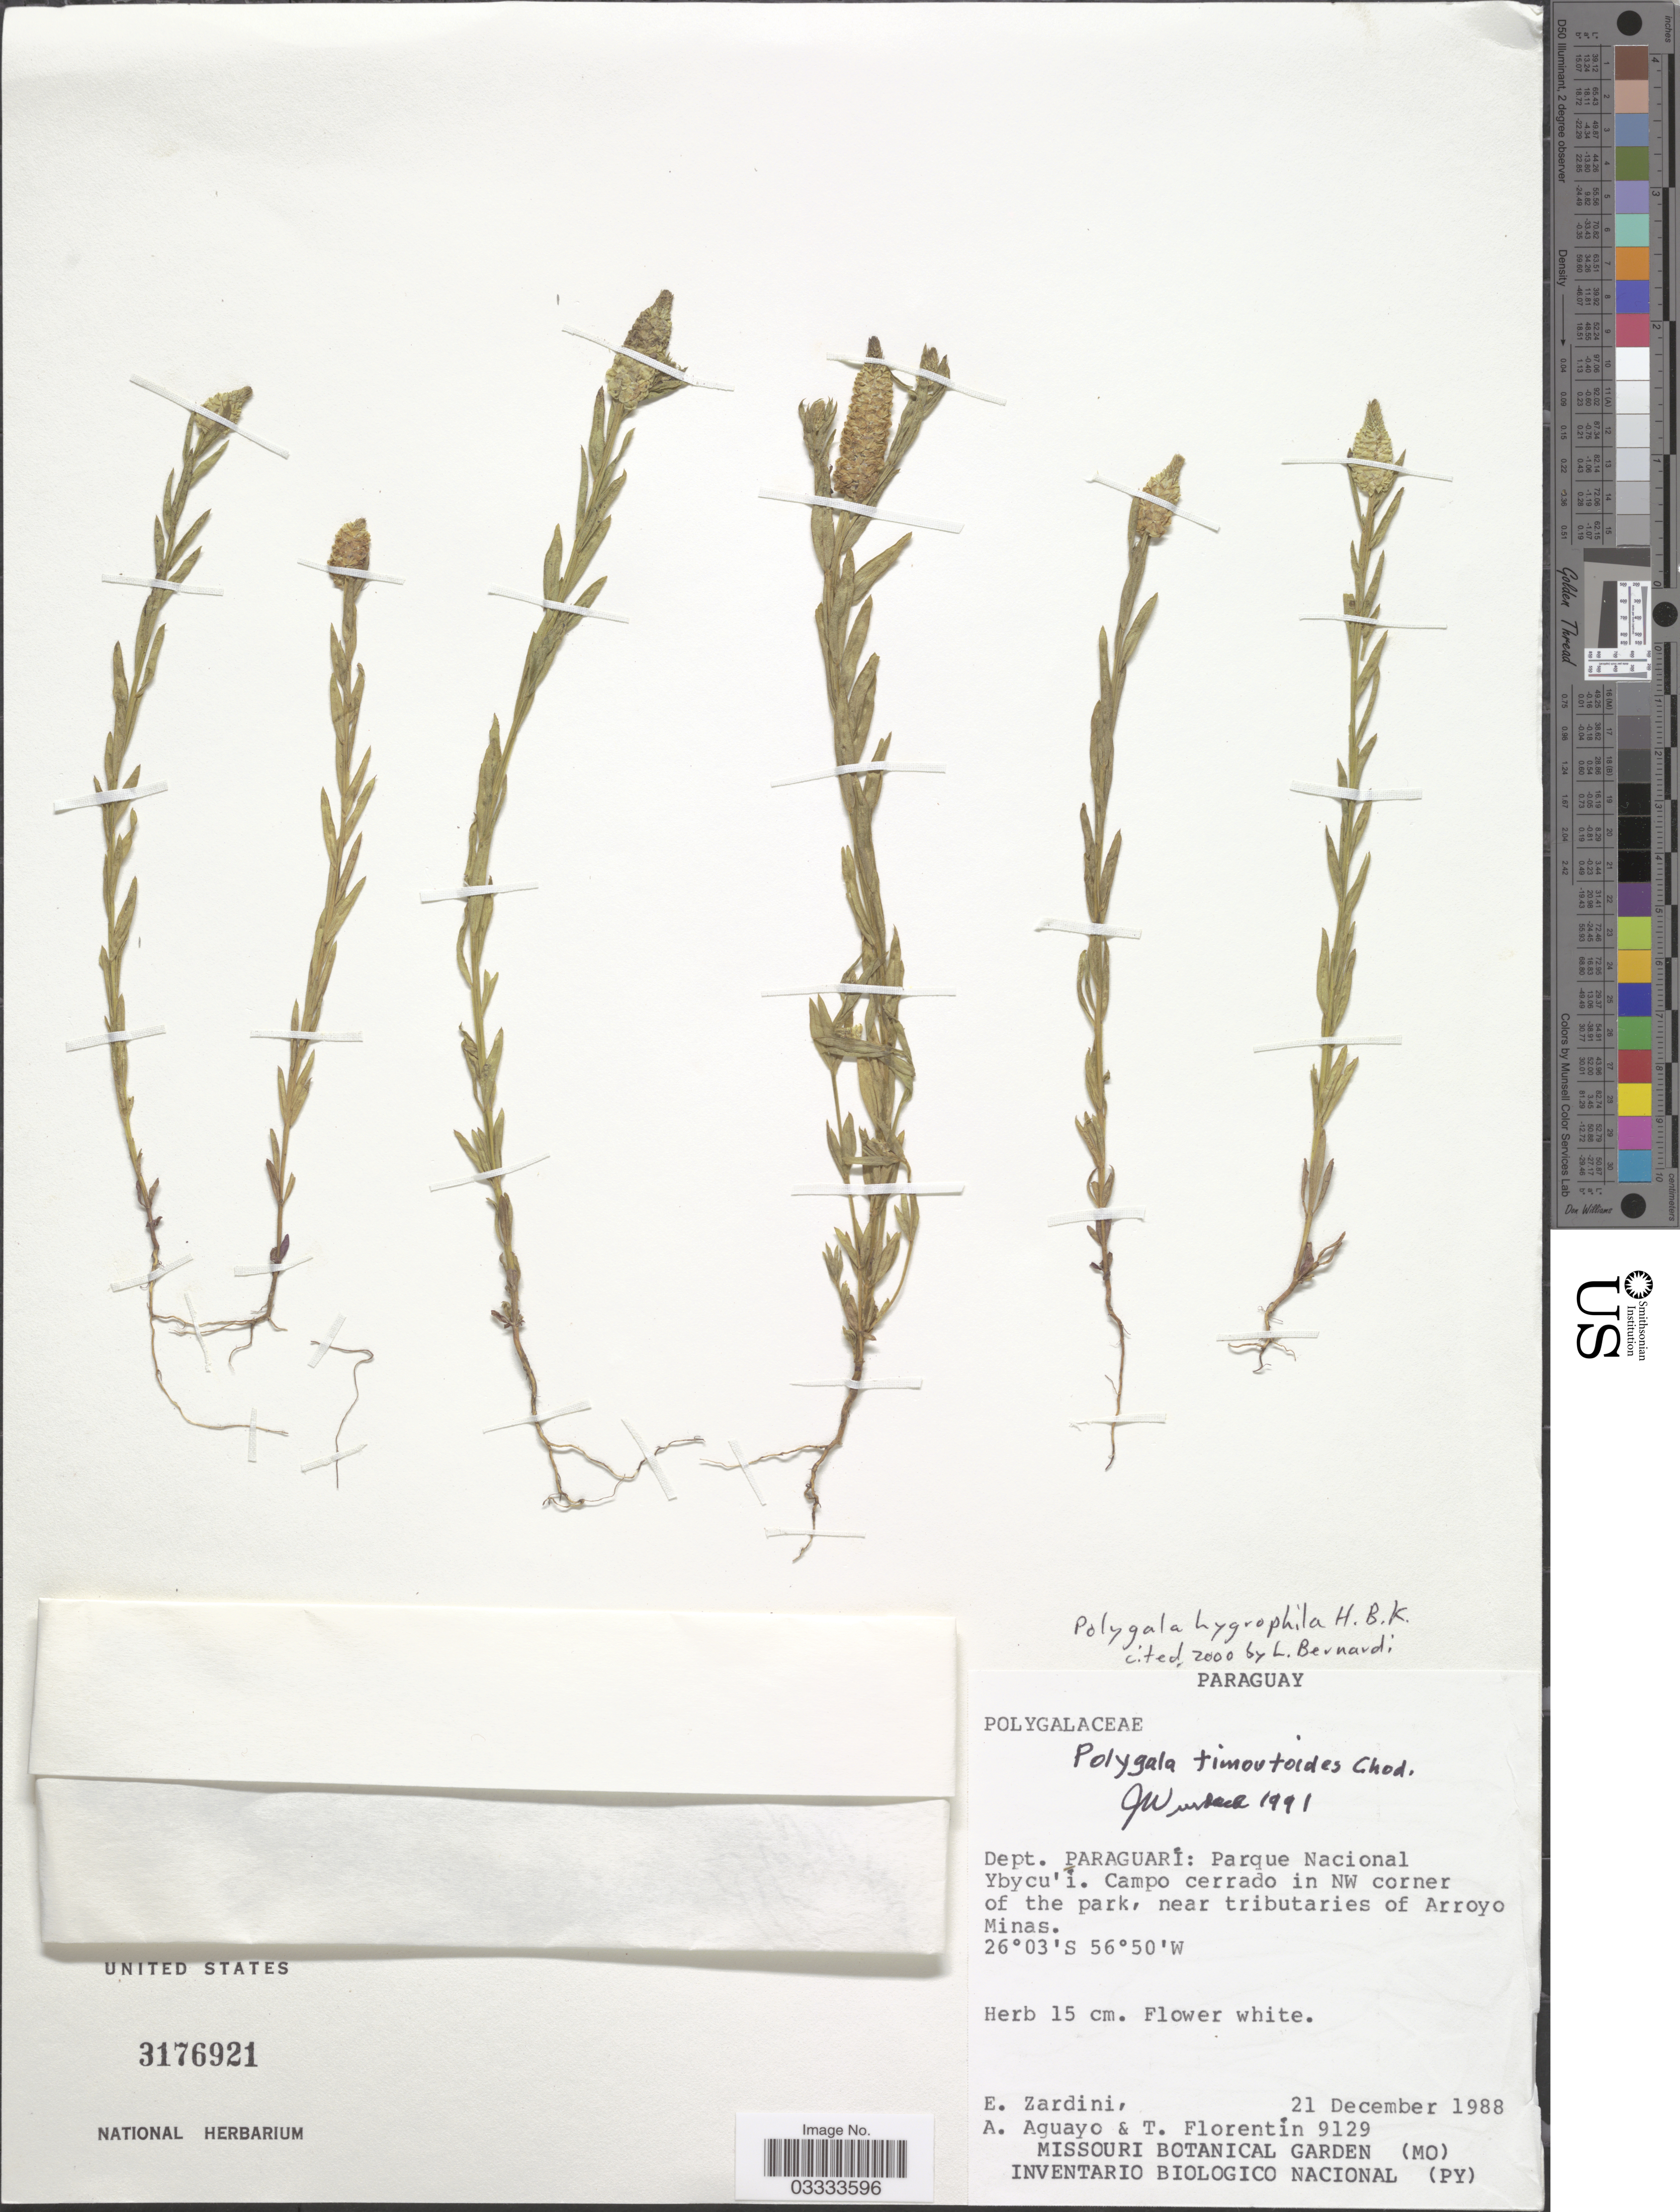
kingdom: Plantae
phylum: Tracheophyta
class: Magnoliopsida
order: Fabales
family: Polygalaceae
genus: Polygala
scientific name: Polygala hygrophila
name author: Kunth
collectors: E. Zardini, A. Aguayo & T. Florentin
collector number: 9129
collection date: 1988-12-21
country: Paraguay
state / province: Paraguari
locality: Dept. Paraguarí: Parque Nacional Ybycu'i. Campo cerrado in NW corner of the park, near tributaries of Arroyo Minas.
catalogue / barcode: US 3176921